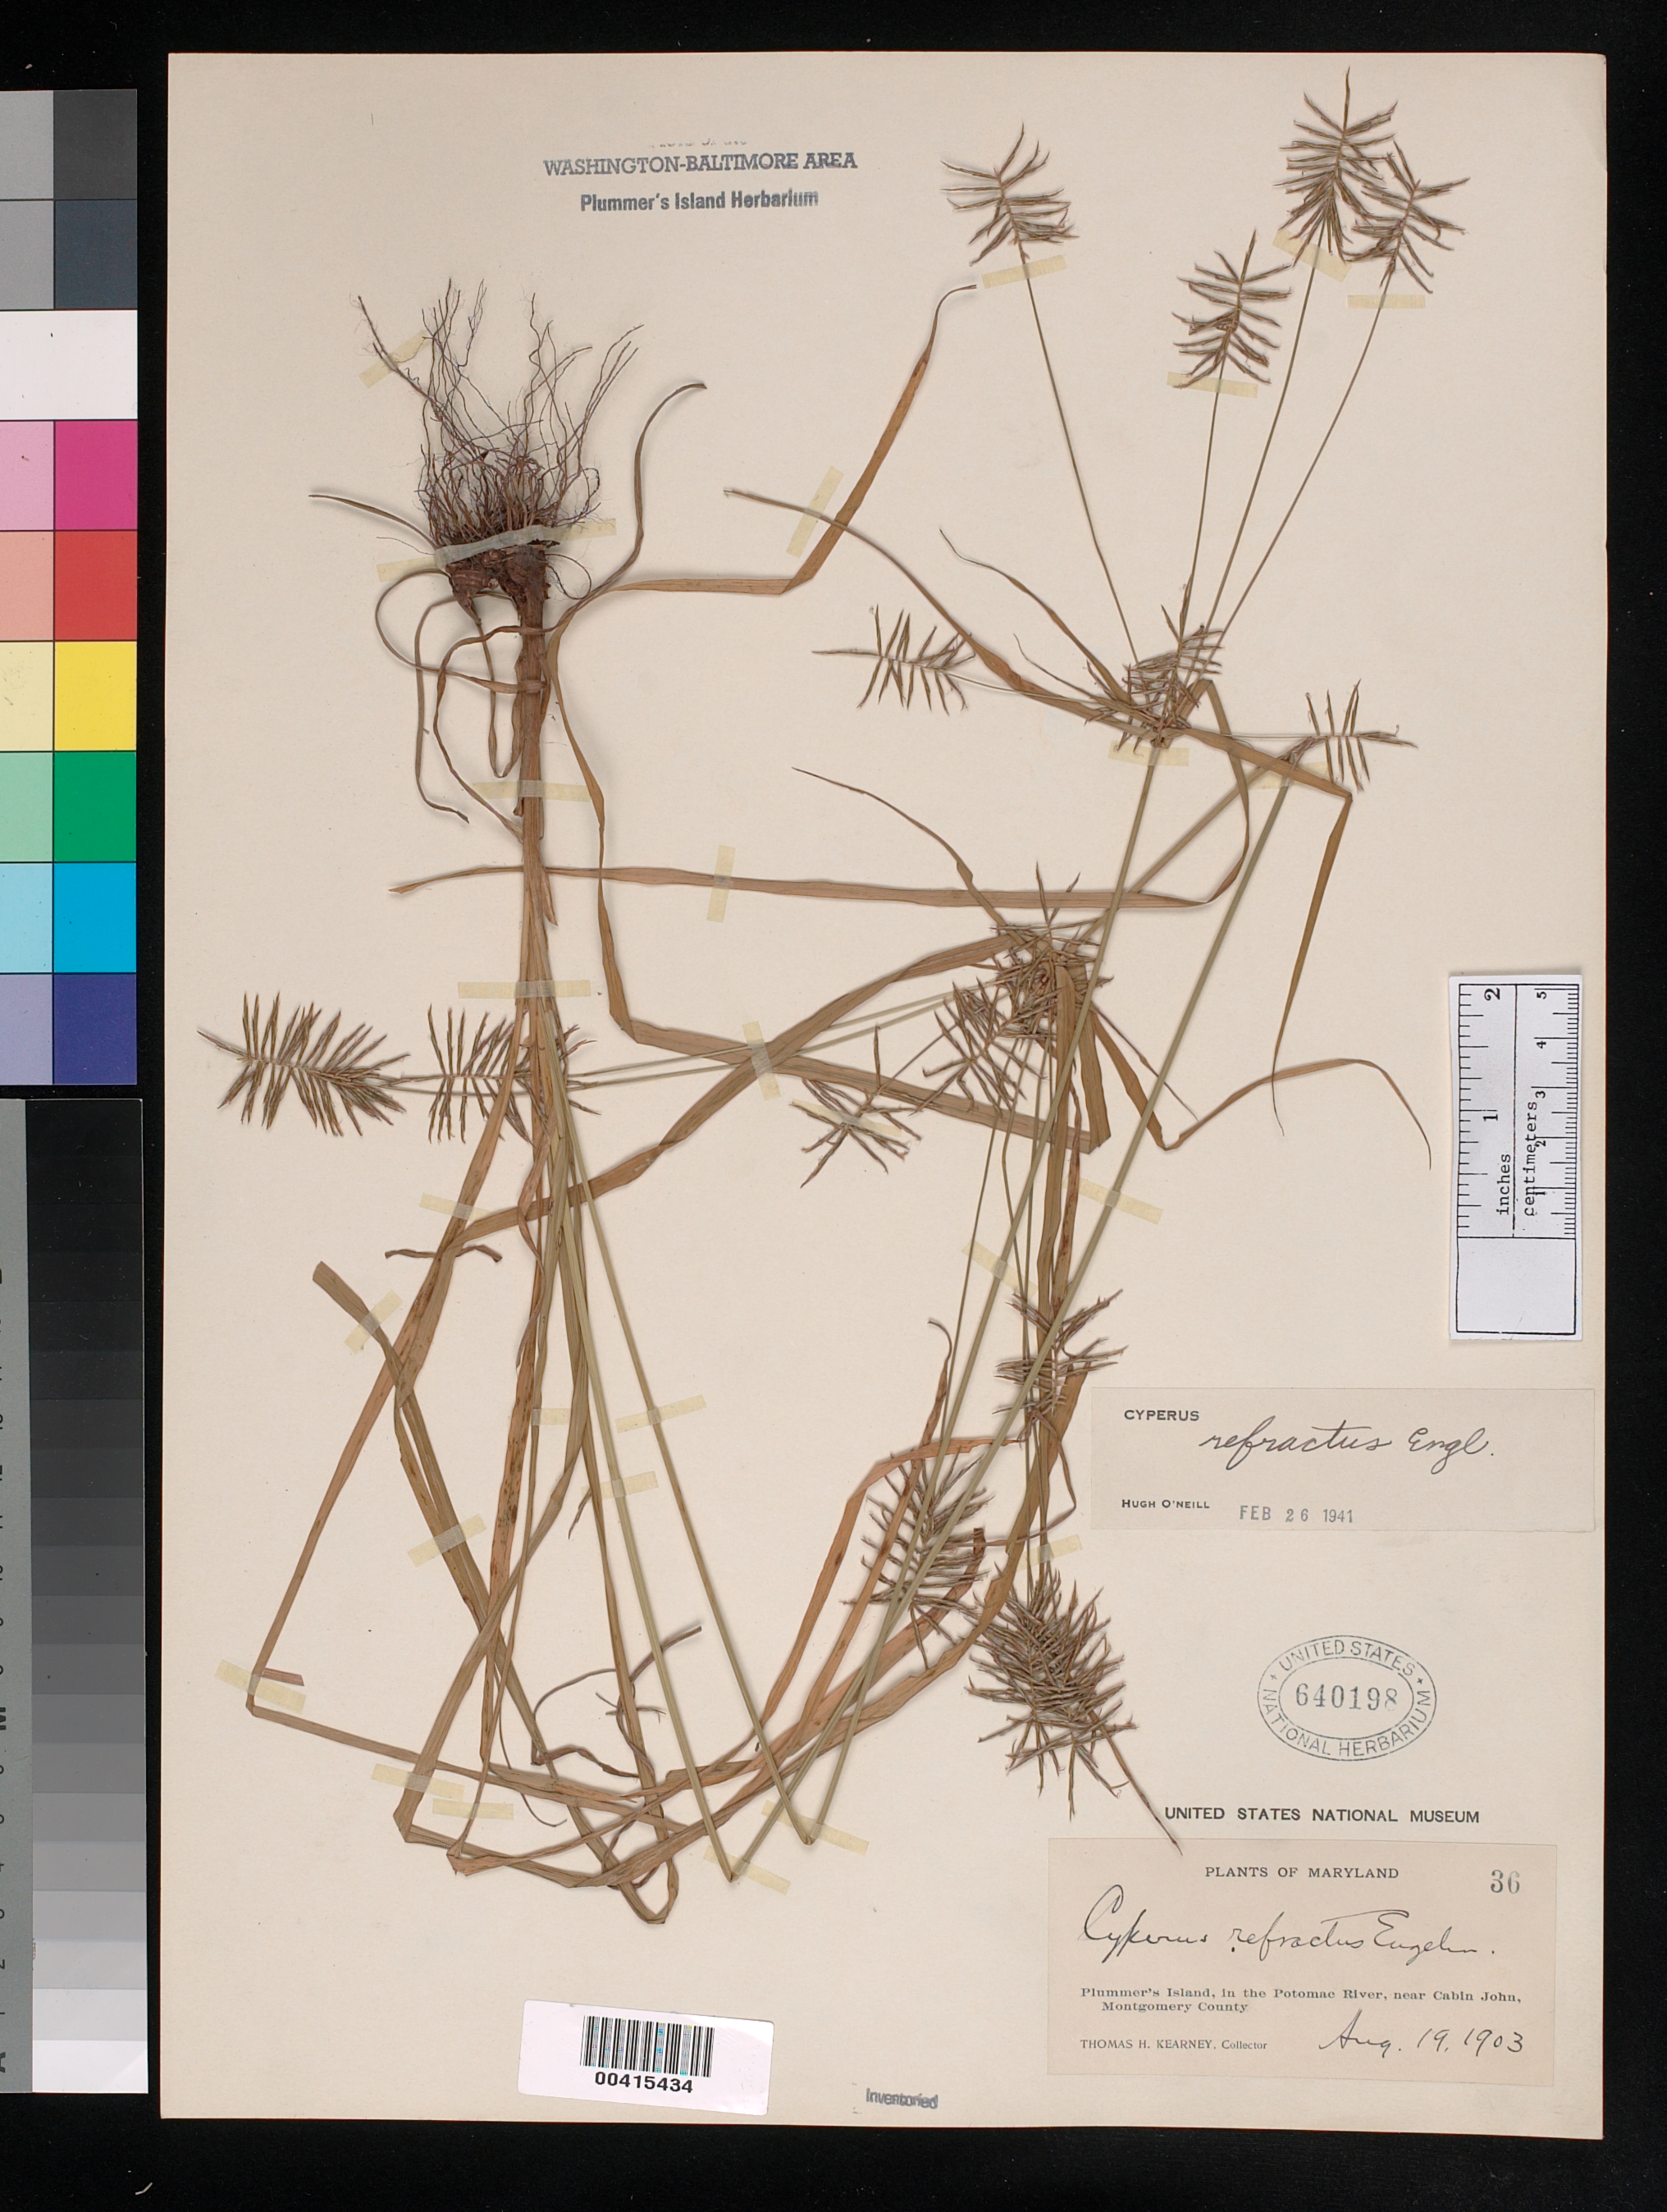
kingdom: Plantae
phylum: Tracheophyta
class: Liliopsida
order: Poales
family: Cyperaceae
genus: Cyperus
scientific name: Cyperus refractus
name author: Engelm. ex Boeckeler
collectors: T. H. Kearney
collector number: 36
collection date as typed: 19 Aug 1903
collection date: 1903-08-19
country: United States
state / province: Maryland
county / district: Montgomery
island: Plummers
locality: Plummer's Island C. & O. Canal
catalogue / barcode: US 640198